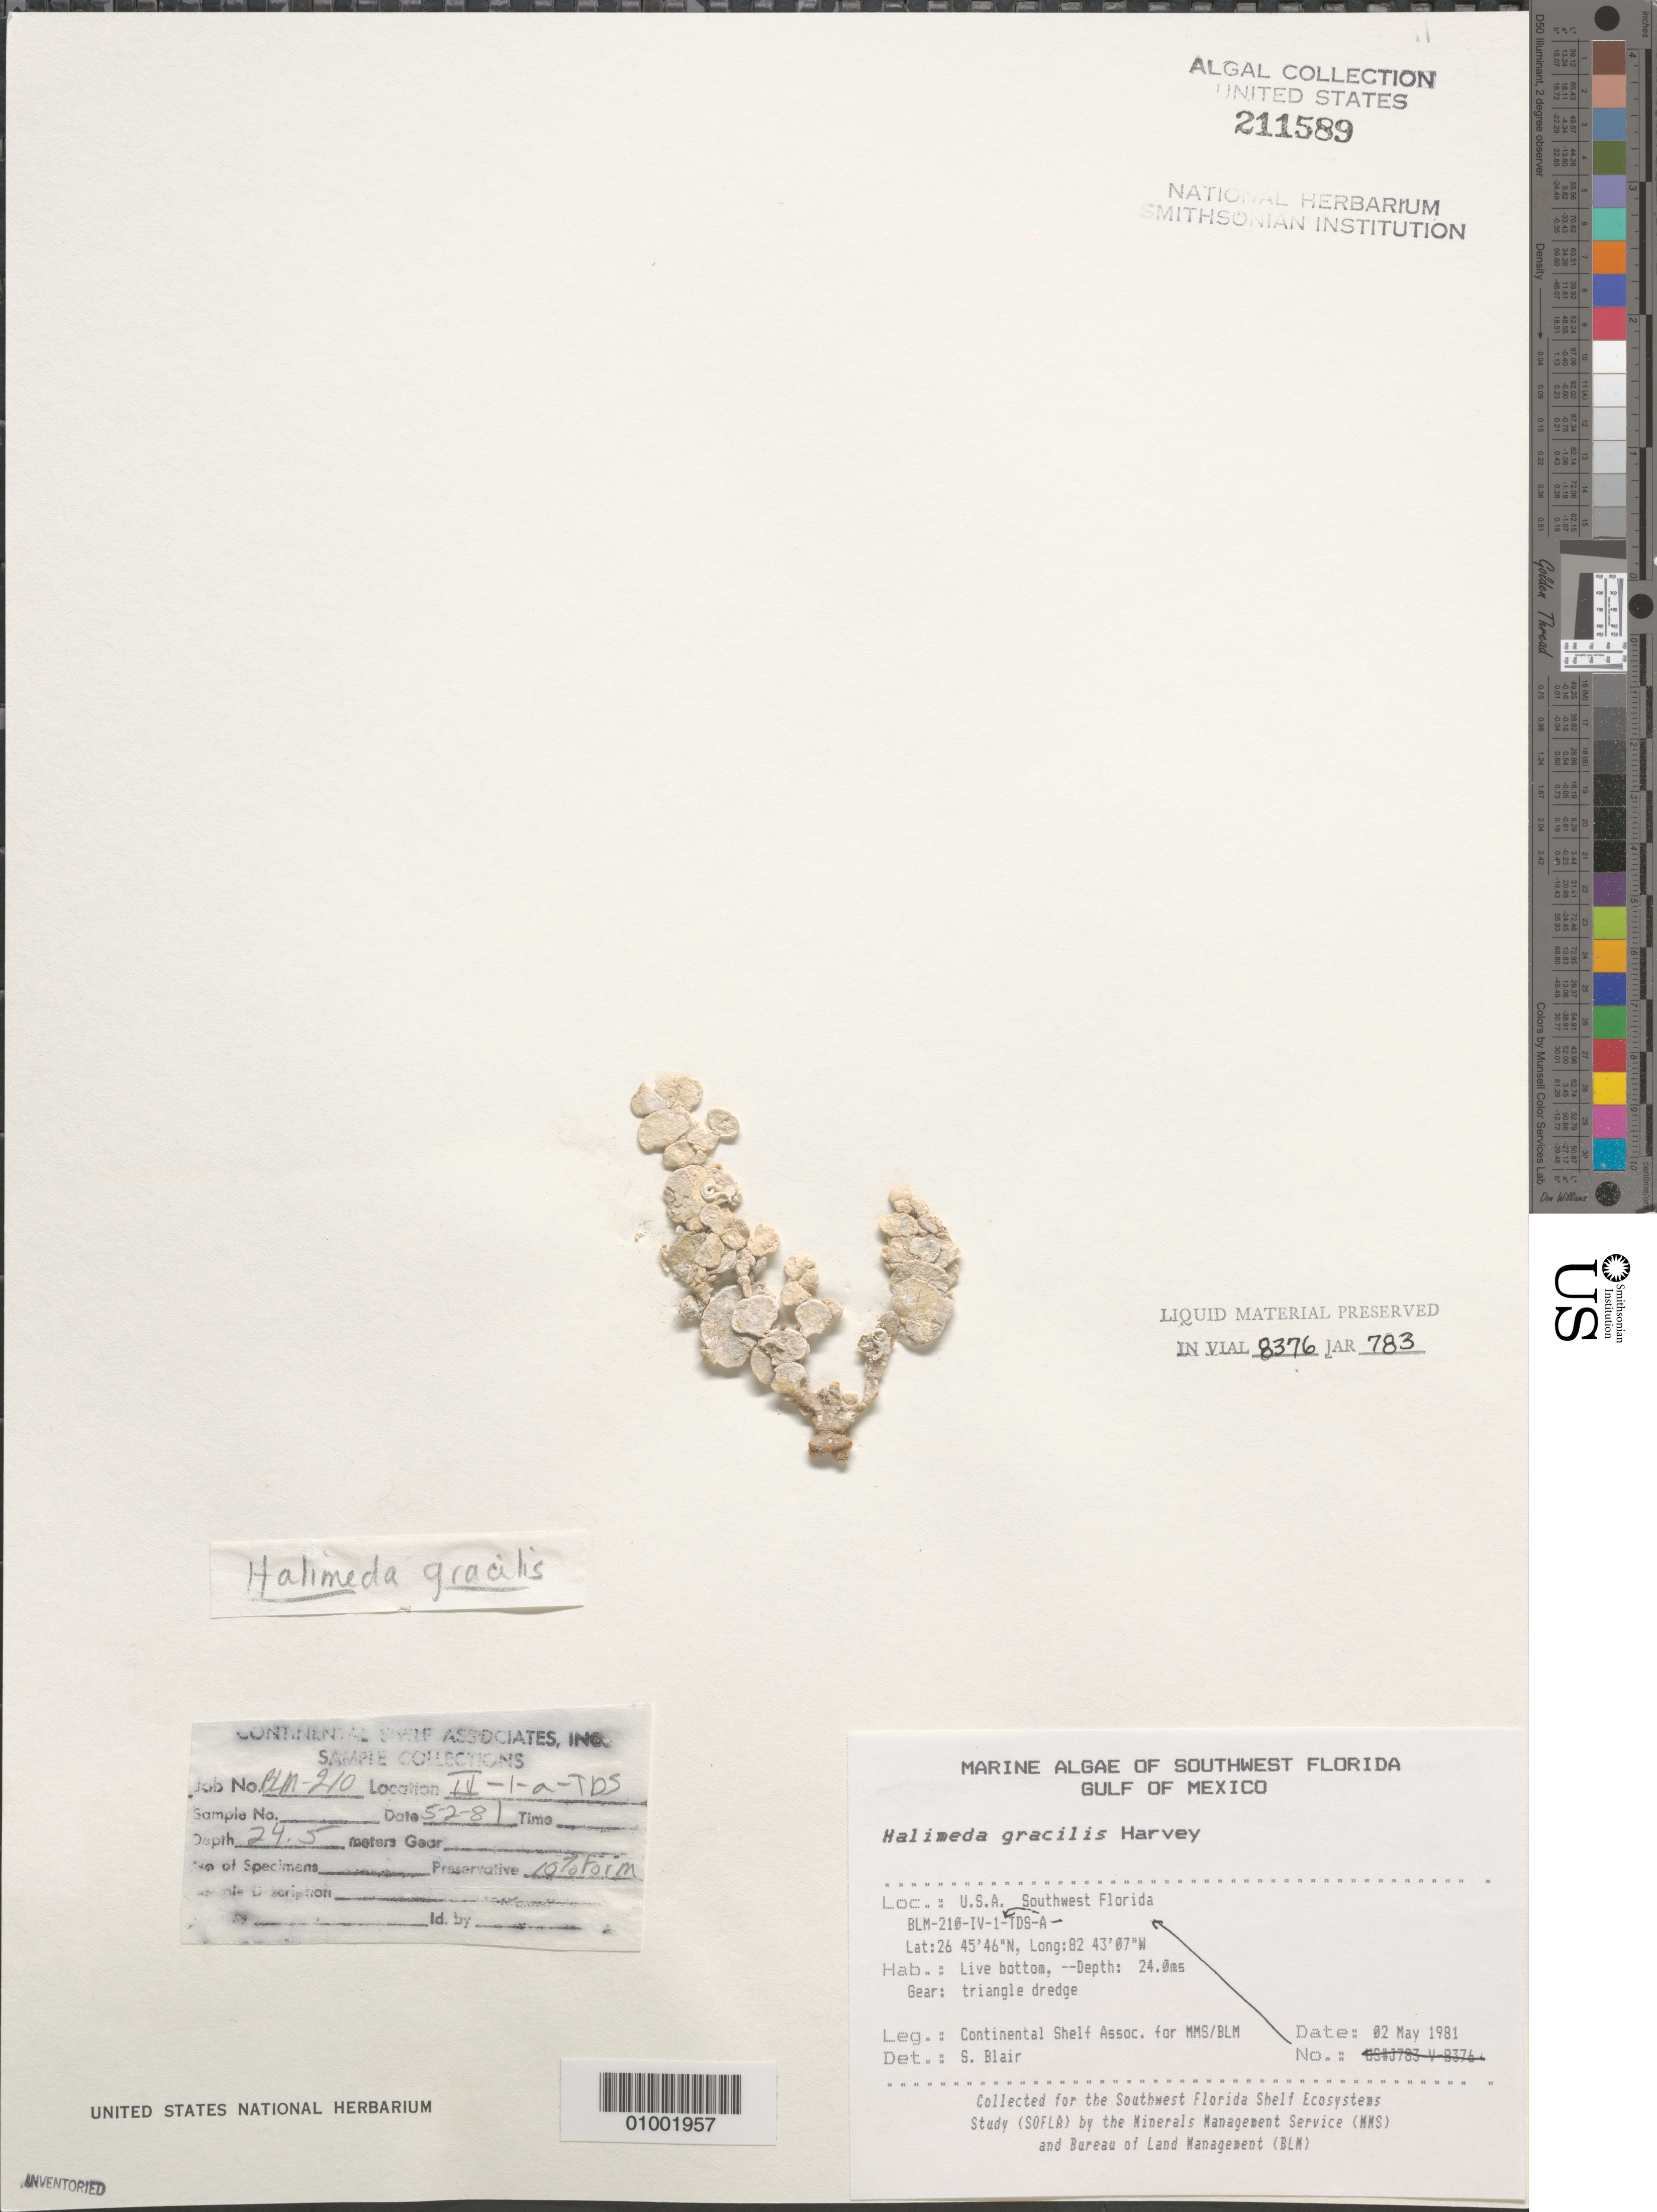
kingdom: Plantae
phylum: Chlorophyta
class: Ulvophyceae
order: Bryopsidales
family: Halimedaceae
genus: Halimeda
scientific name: Halimeda gracilis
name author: Harv. ex J. Agardh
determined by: Blair, S. M.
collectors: Continental Shelf Associates for the MMS/BLM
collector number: BLM-210-IV-1-A-TDS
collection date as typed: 02 May 1981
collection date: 1981-05-02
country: United States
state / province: Florida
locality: Gulf of Mexico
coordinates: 26 45'46"N, 82 43'07"W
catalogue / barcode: US 211589